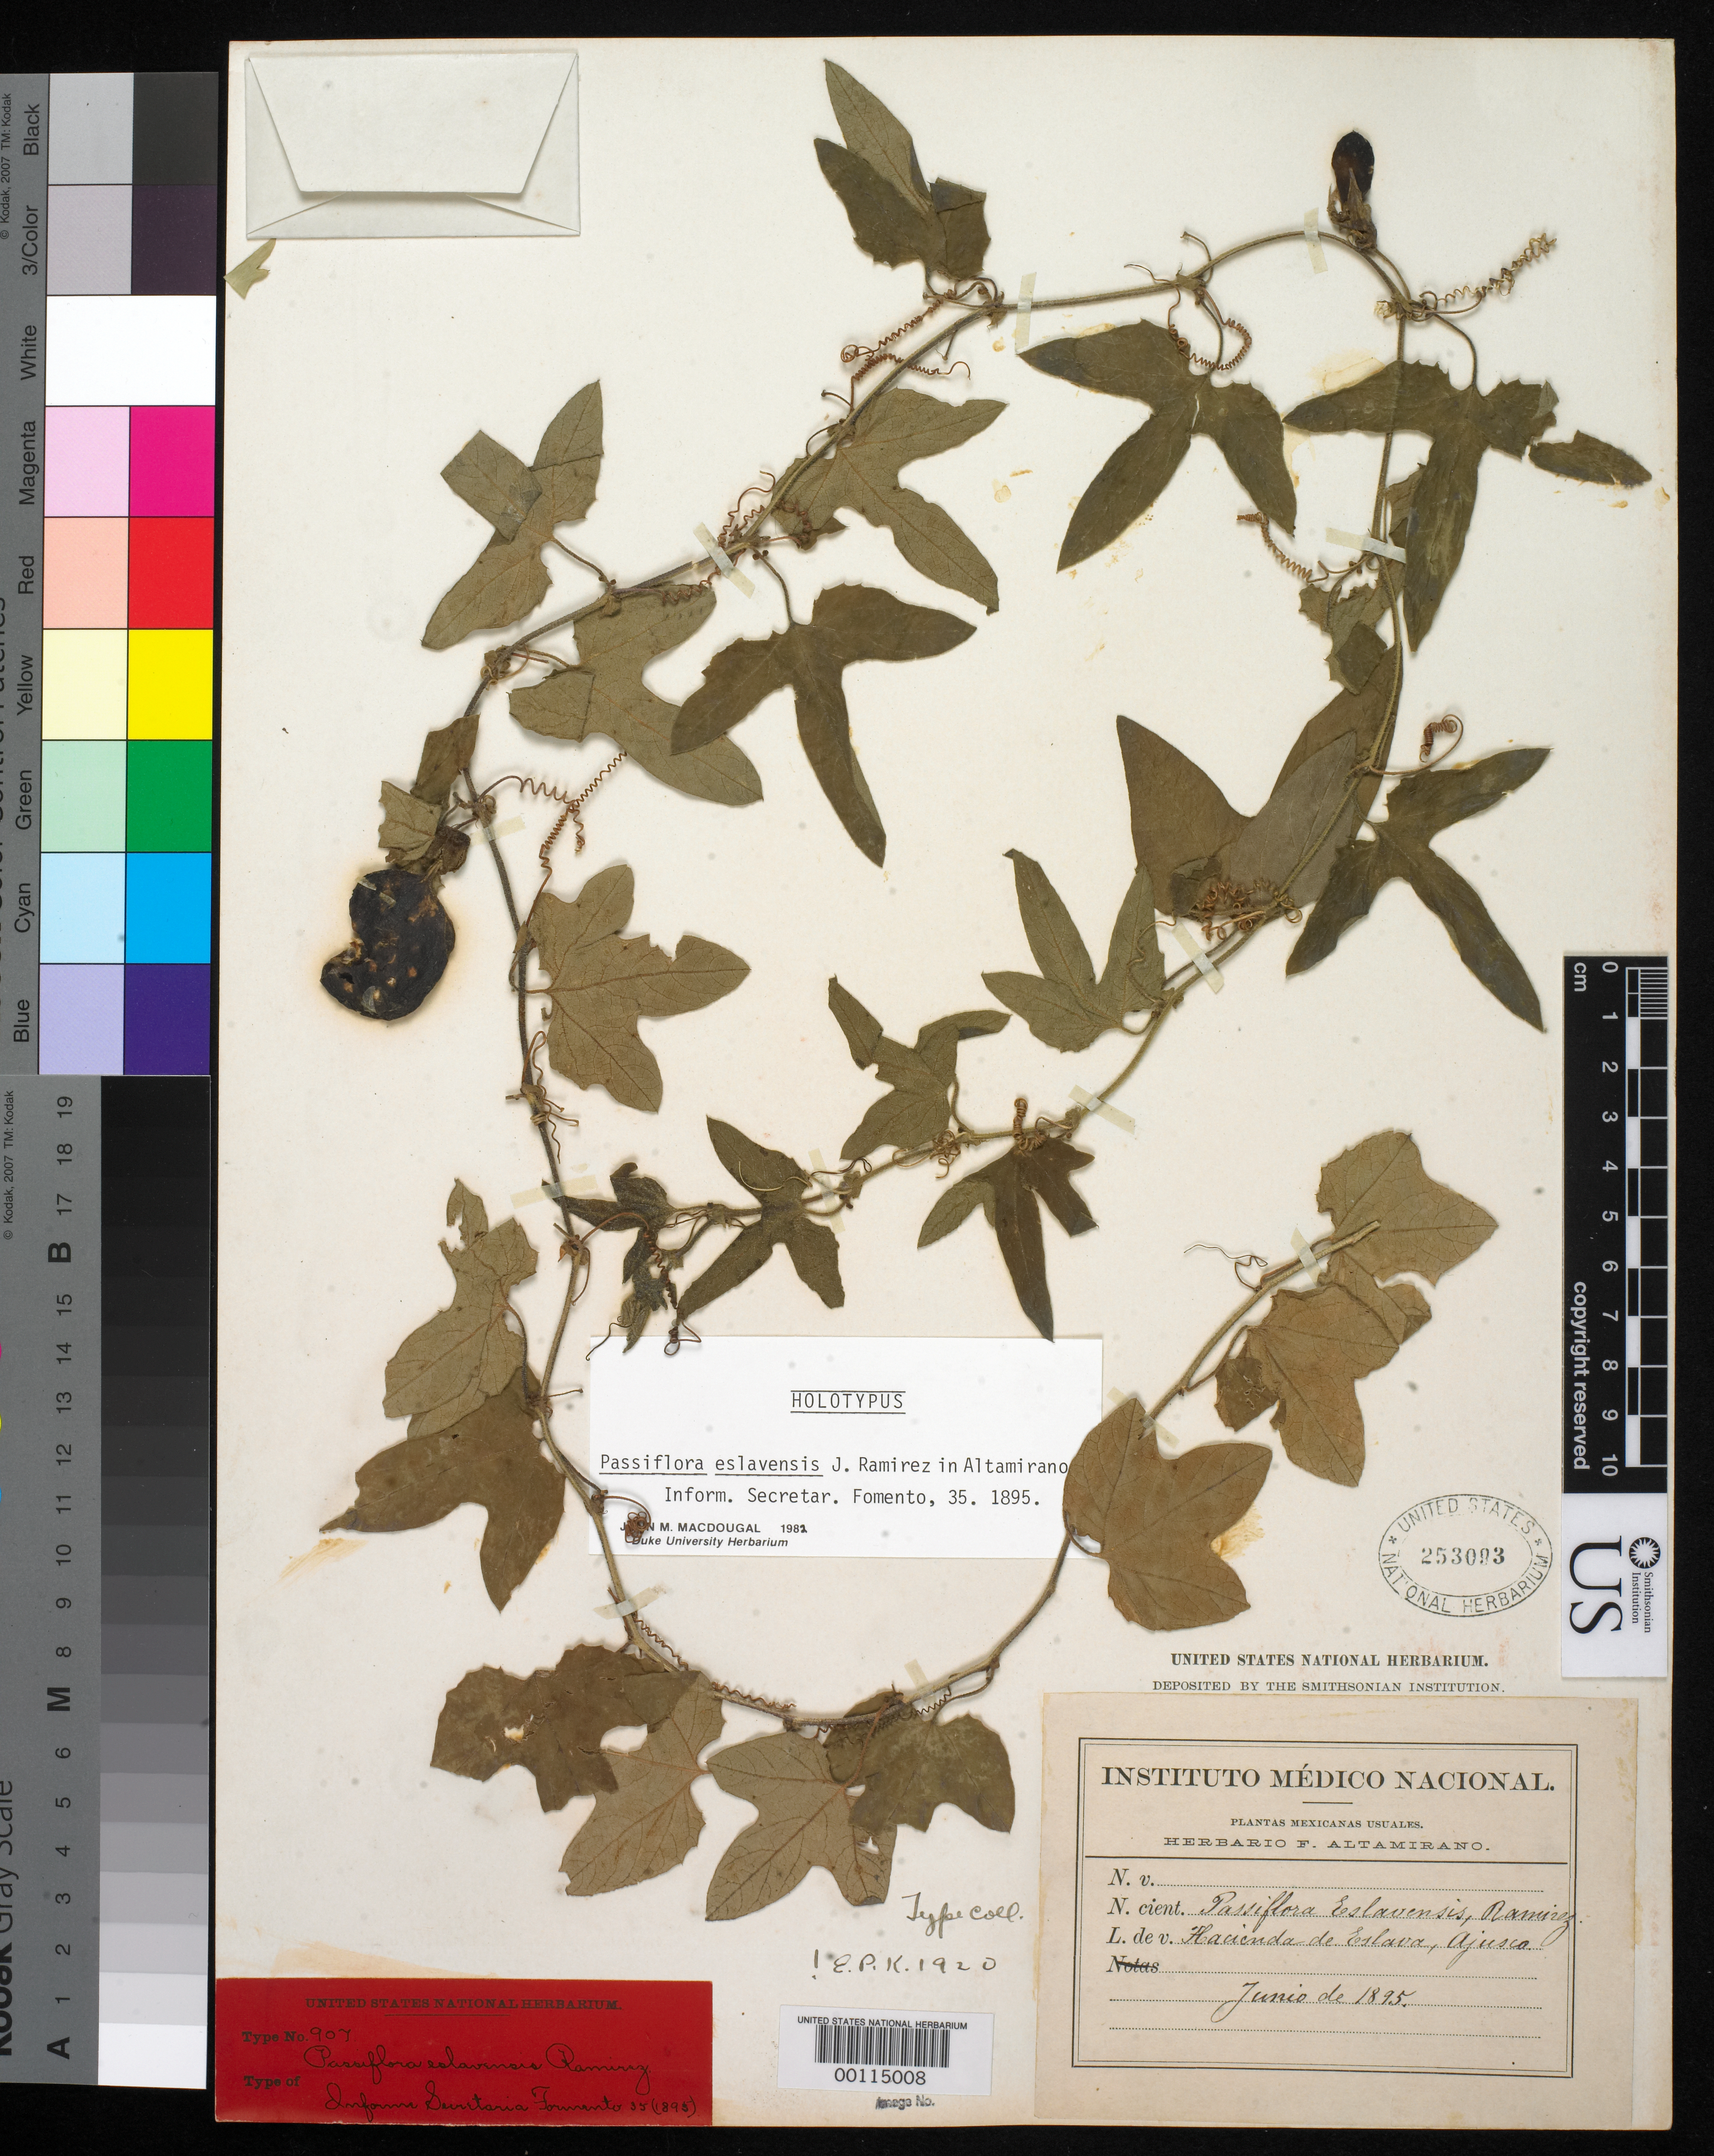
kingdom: Plantae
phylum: Tracheophyta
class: Magnoliopsida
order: Malpighiales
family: Passifloraceae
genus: Passiflora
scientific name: Passiflora eslavensis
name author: Ramírez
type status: Holotype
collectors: H. Altamirano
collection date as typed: Jun 1895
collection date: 1895-06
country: Mexico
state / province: Distrito Federal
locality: Ajusco, Hacienda de Eslava.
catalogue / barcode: US 253093